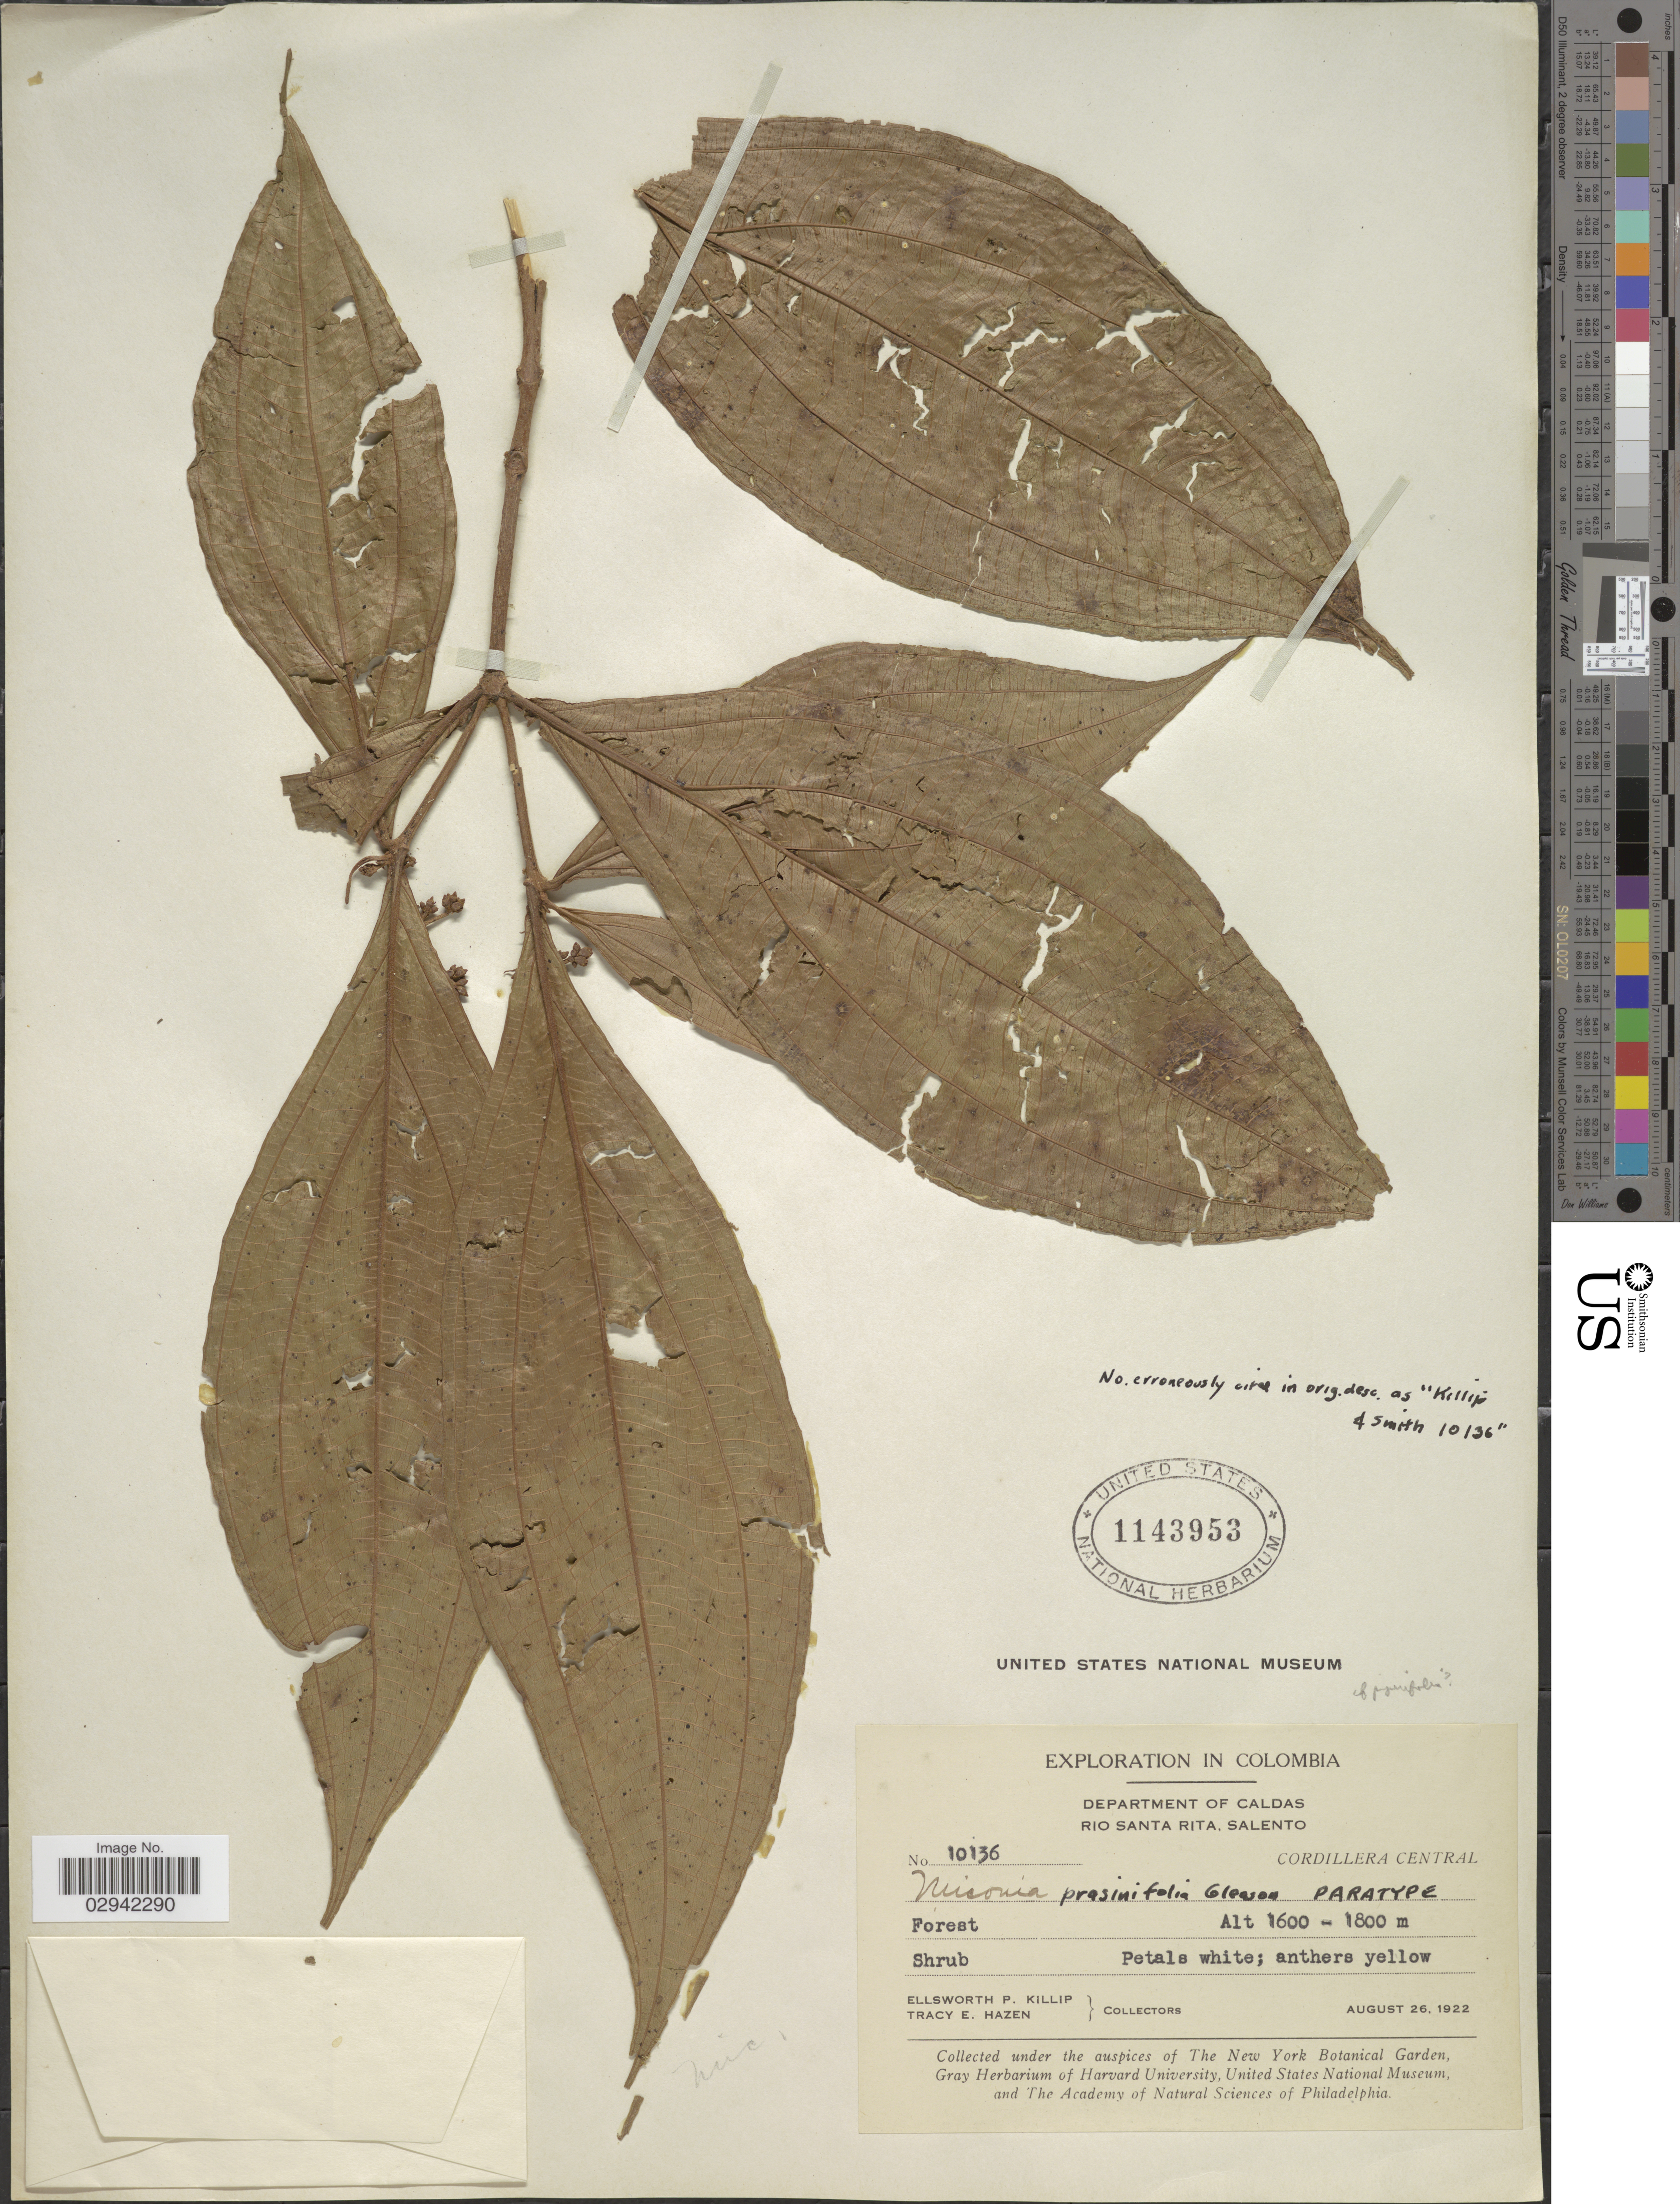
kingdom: Plantae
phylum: Tracheophyta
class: Magnoliopsida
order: Myrtales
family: Melastomataceae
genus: Miconia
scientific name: Miconia prasinifolia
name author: Gleason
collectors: E. P. Killip & T. E. Hazen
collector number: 10136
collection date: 1922-08-26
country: Colombia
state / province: Caldas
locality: Department of Caldas, Rio Santa Rita, Salento, Cordillera Central.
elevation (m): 1600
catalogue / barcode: US 1143953